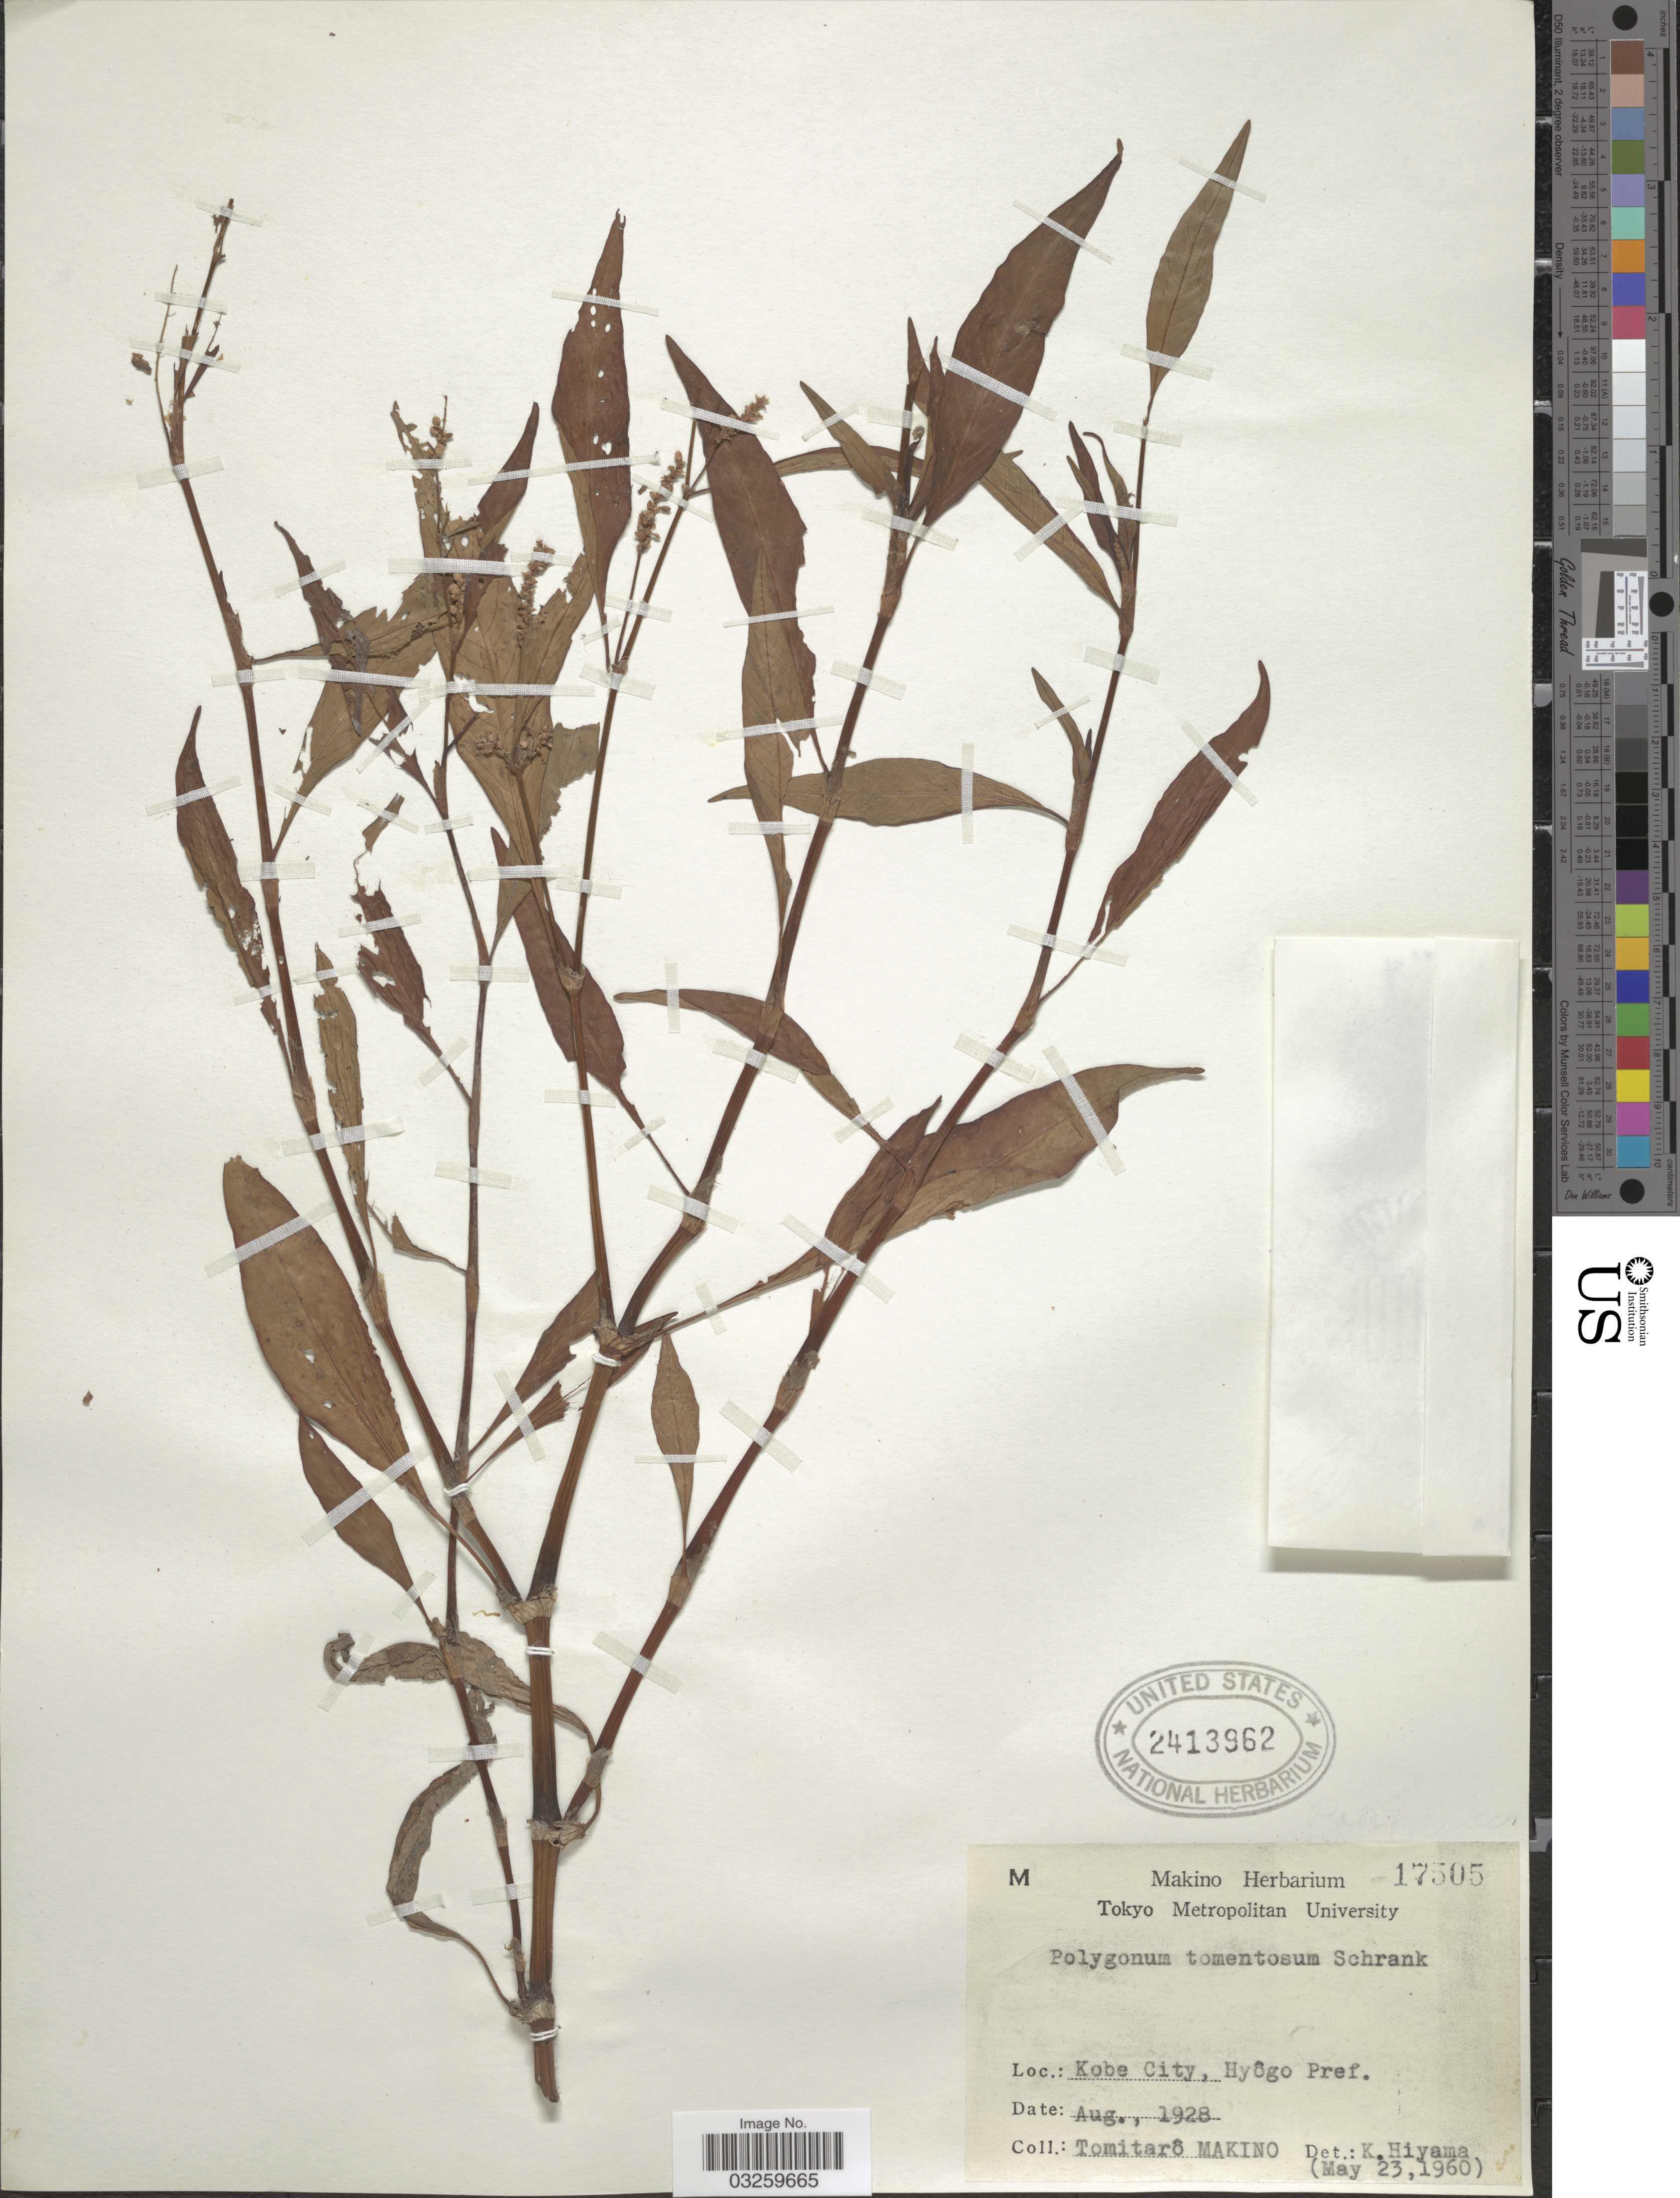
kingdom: Plantae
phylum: Tracheophyta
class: Magnoliopsida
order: Caryophyllales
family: Polygonaceae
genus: Polygonum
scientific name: Polygonum tomentosum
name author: Willd.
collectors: T. Makino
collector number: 17505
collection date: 1928-08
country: Japan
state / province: Hyogo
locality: Kobe City, Hyôgo Pref.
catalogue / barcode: US 2413962